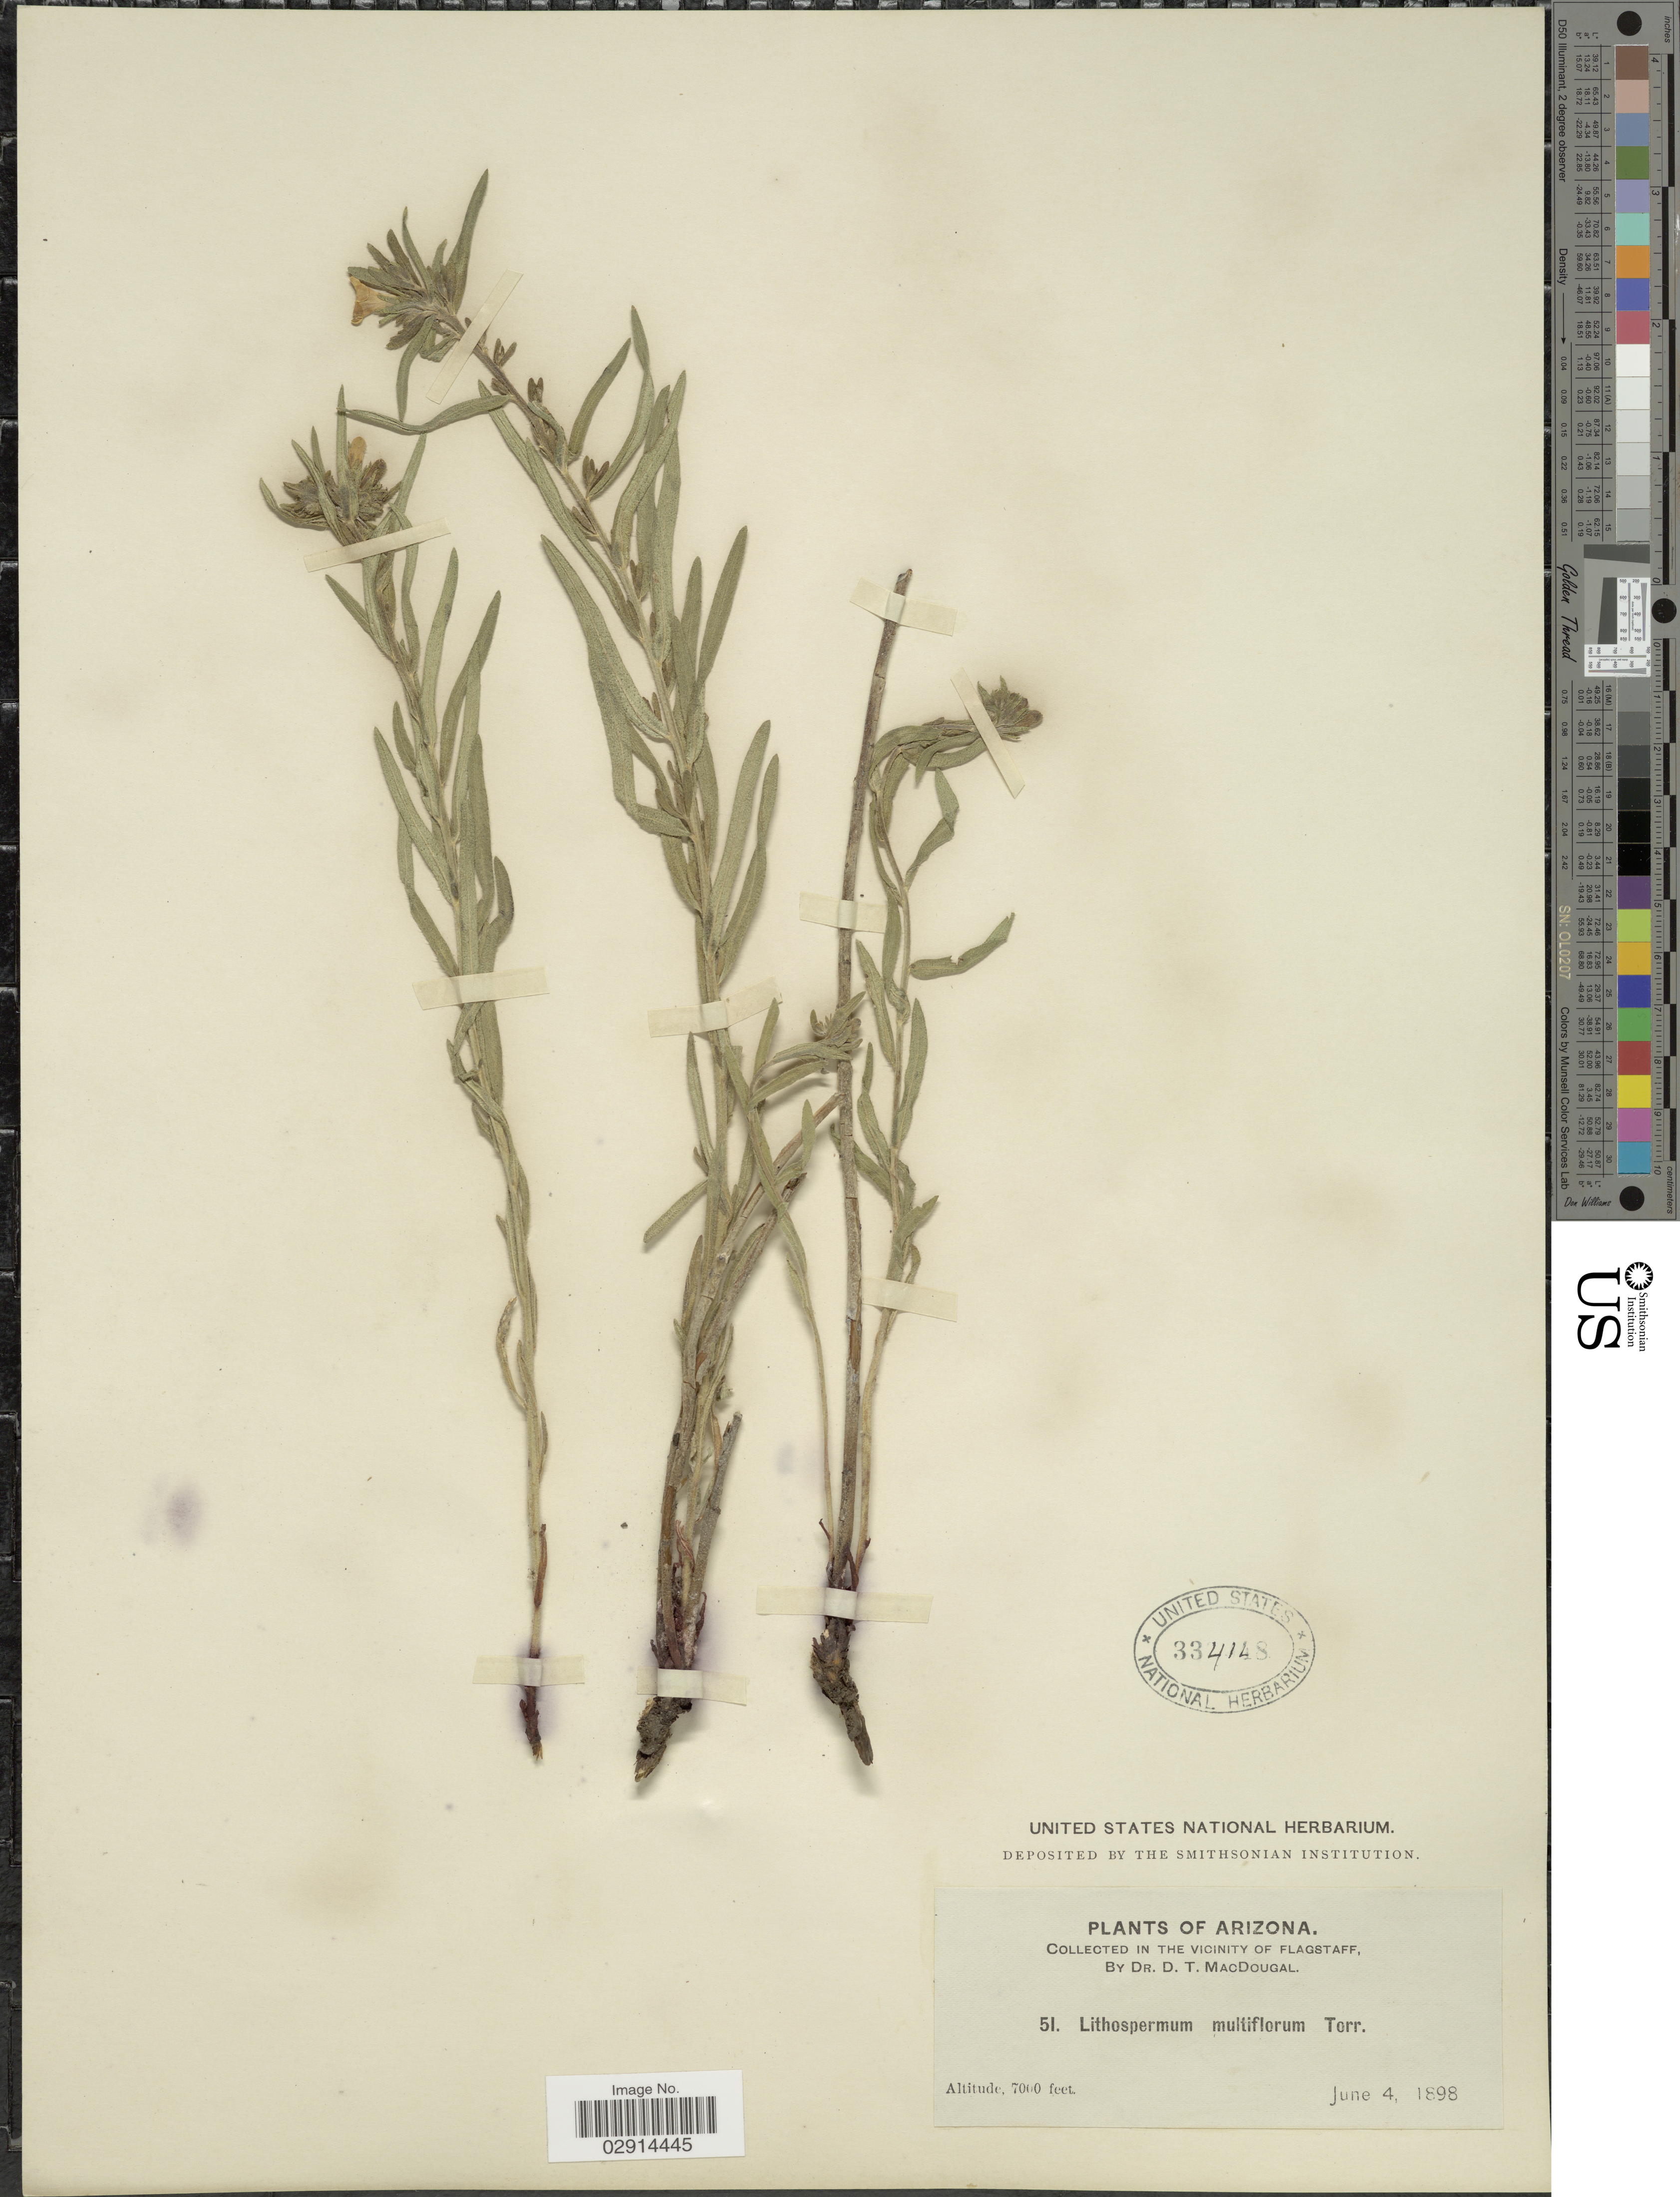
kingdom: Plantae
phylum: Tracheophyta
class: Magnoliopsida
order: Boraginales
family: Boraginaceae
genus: Lithospermum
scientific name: Lithospermum multiflorum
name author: Torr. ex A. Gray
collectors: D. T. MacDougal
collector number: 51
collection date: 1898-06-04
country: United States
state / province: Arizona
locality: In the vicinity of Flagstaff.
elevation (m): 2134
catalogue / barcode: US 334148